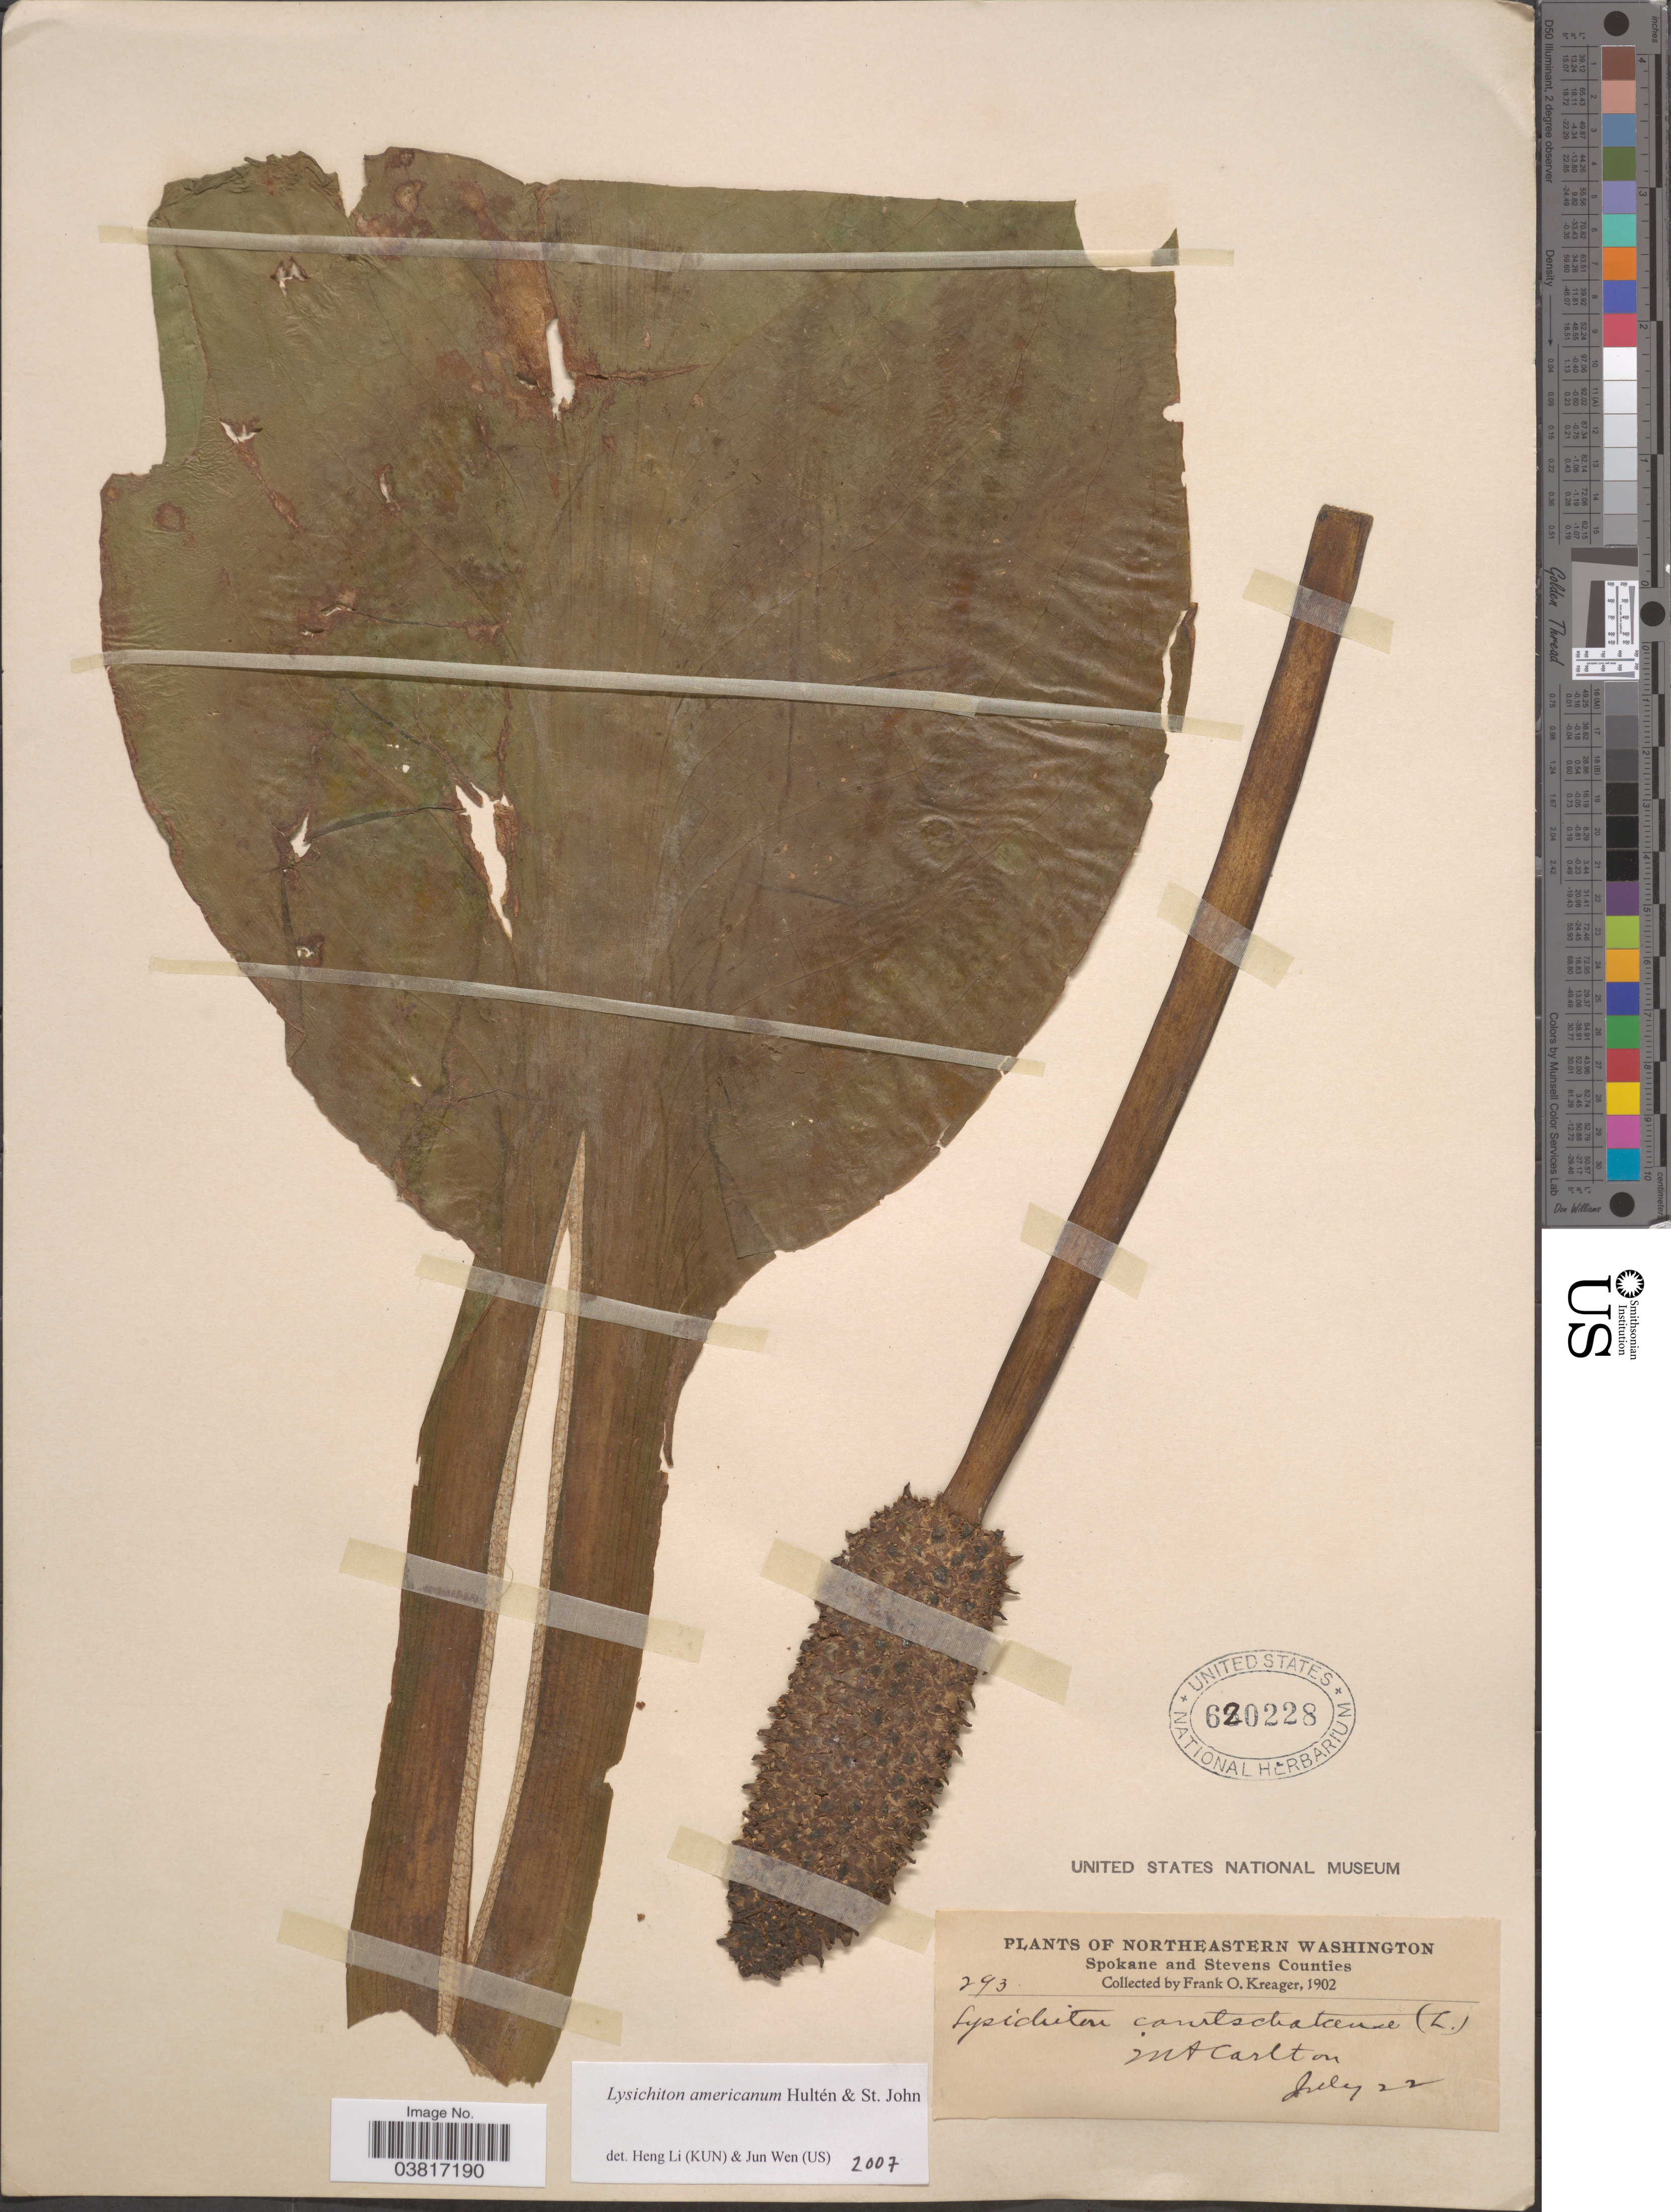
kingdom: Plantae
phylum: Tracheophyta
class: Liliopsida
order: Alismatales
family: Araceae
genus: Lysichiton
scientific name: Lysichiton americanus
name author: Hultén & H. St. John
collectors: F. Kreager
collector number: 293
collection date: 1902-07-22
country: United States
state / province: Washington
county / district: Spokane / Stevens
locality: Northeastern Washington. Spokane and Stevens Counties. Mt. Carlton.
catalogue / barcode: US 620228